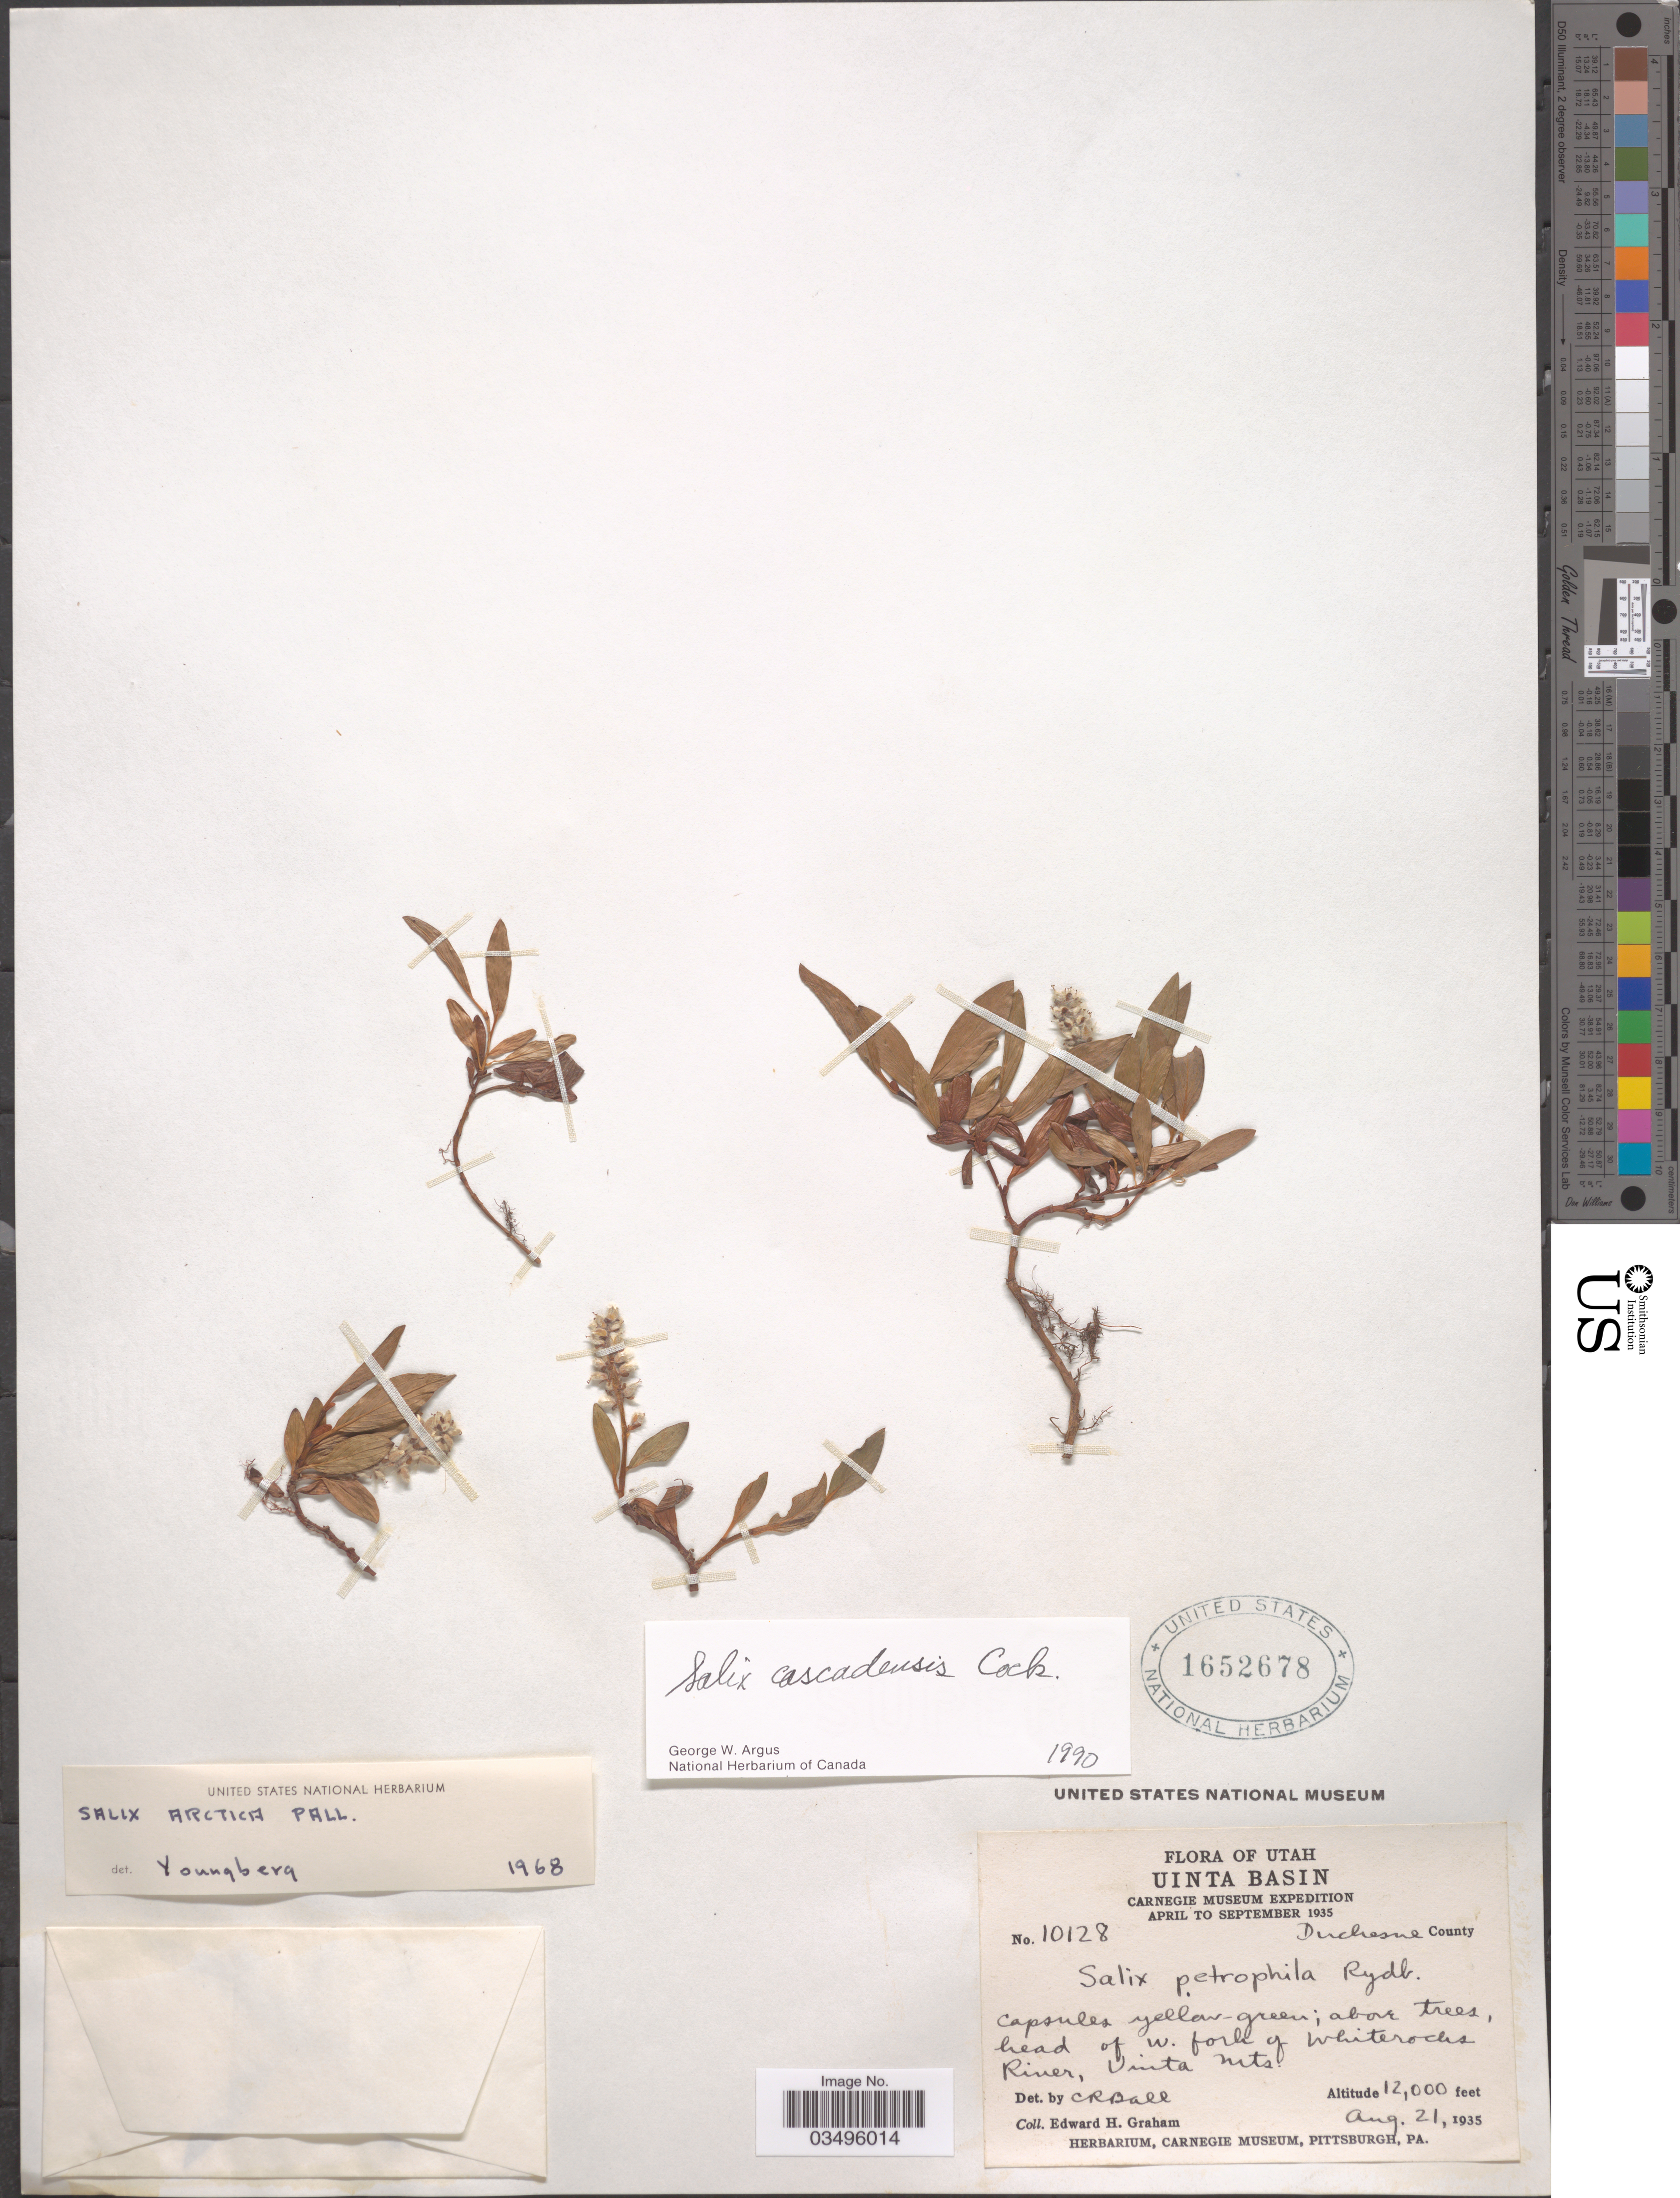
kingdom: Plantae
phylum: Tracheophyta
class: Magnoliopsida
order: Malpighiales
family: Salicaceae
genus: Salix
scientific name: Salix cascadensis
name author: Cockerell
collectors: E. H. Graham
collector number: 10128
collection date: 1935-08-21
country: United States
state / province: Utah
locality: Uinta Basin. Duchesne County. Head of W. fork of Whiterocks River, Uinta Mts.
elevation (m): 3658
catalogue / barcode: US 1652678